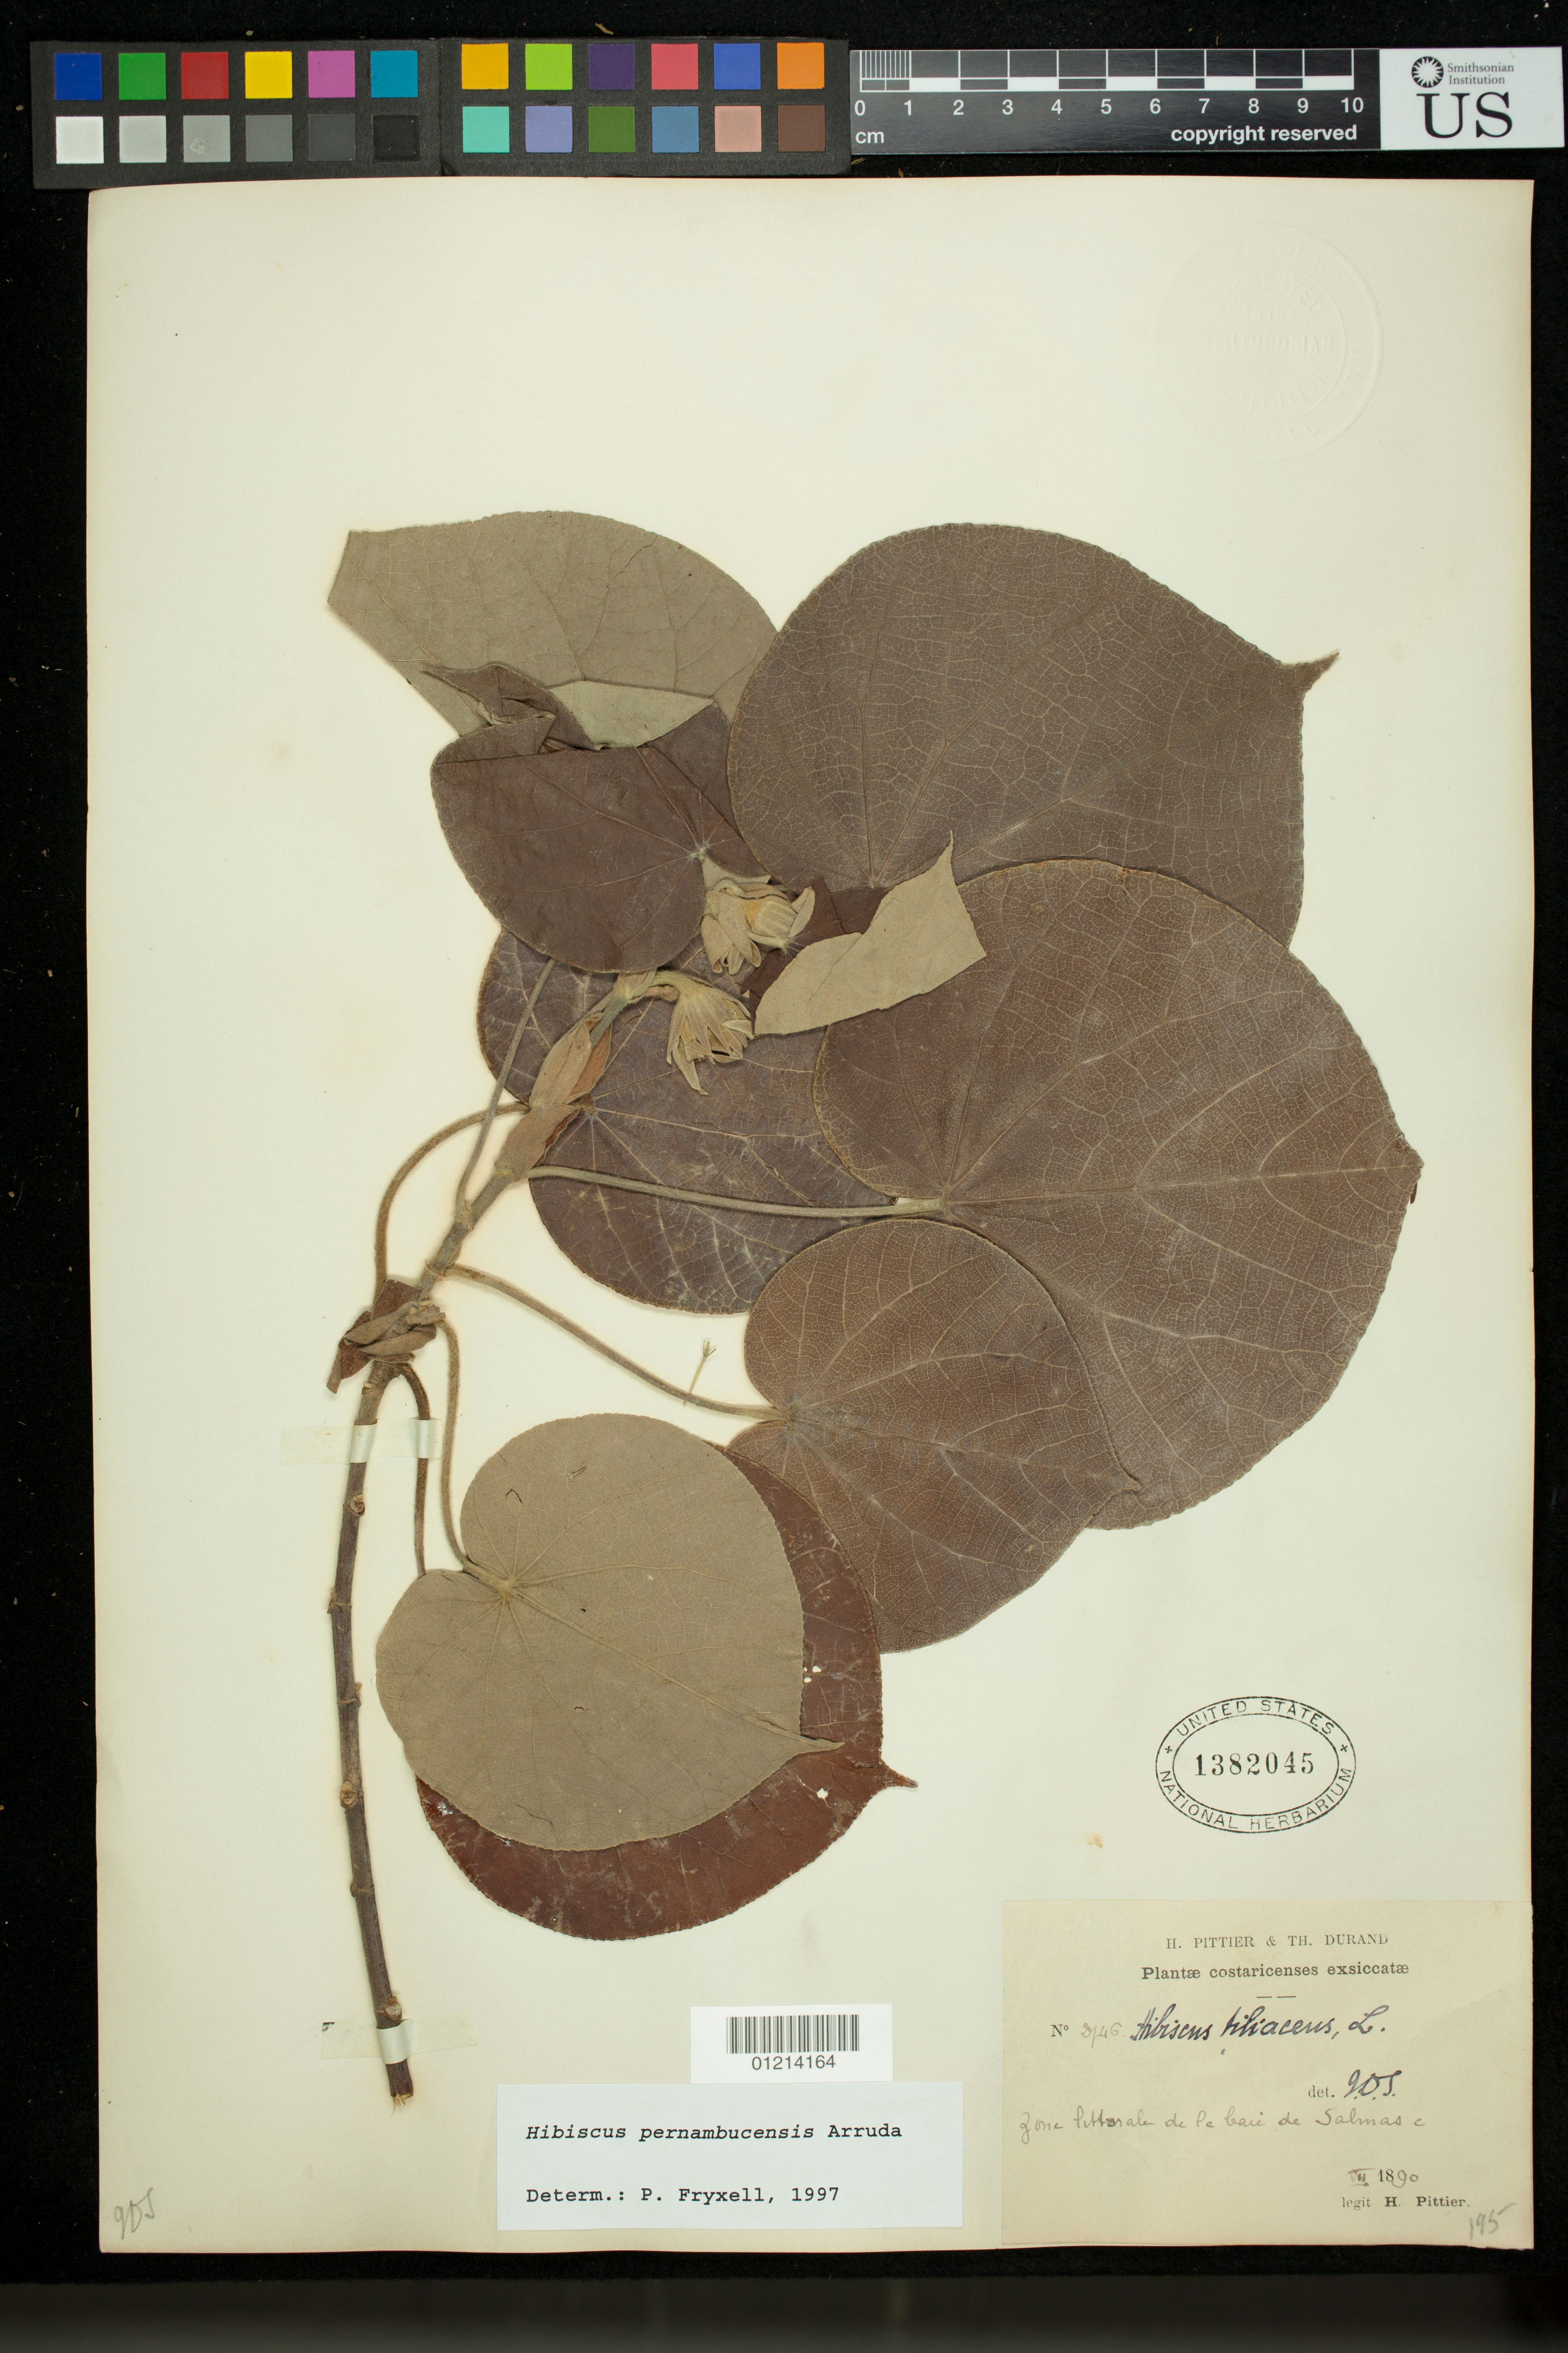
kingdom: Plantae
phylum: Tracheophyta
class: Magnoliopsida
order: Malvales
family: Malvaceae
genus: Talipariti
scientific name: Talipariti tiliaceum var. tiliaceum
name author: (L.) Fryxell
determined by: Dorr, Laurence J., Curator (BOT), Smithsonian Institution - National Museum of Natural History (UNITED STATES)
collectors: H. F. Pittier & T. Durand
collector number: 2746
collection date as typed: Jul 1890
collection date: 1890-07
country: Costa Rica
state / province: Guanacaste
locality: Zone littorale de le baie de Salinas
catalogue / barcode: US 1382045